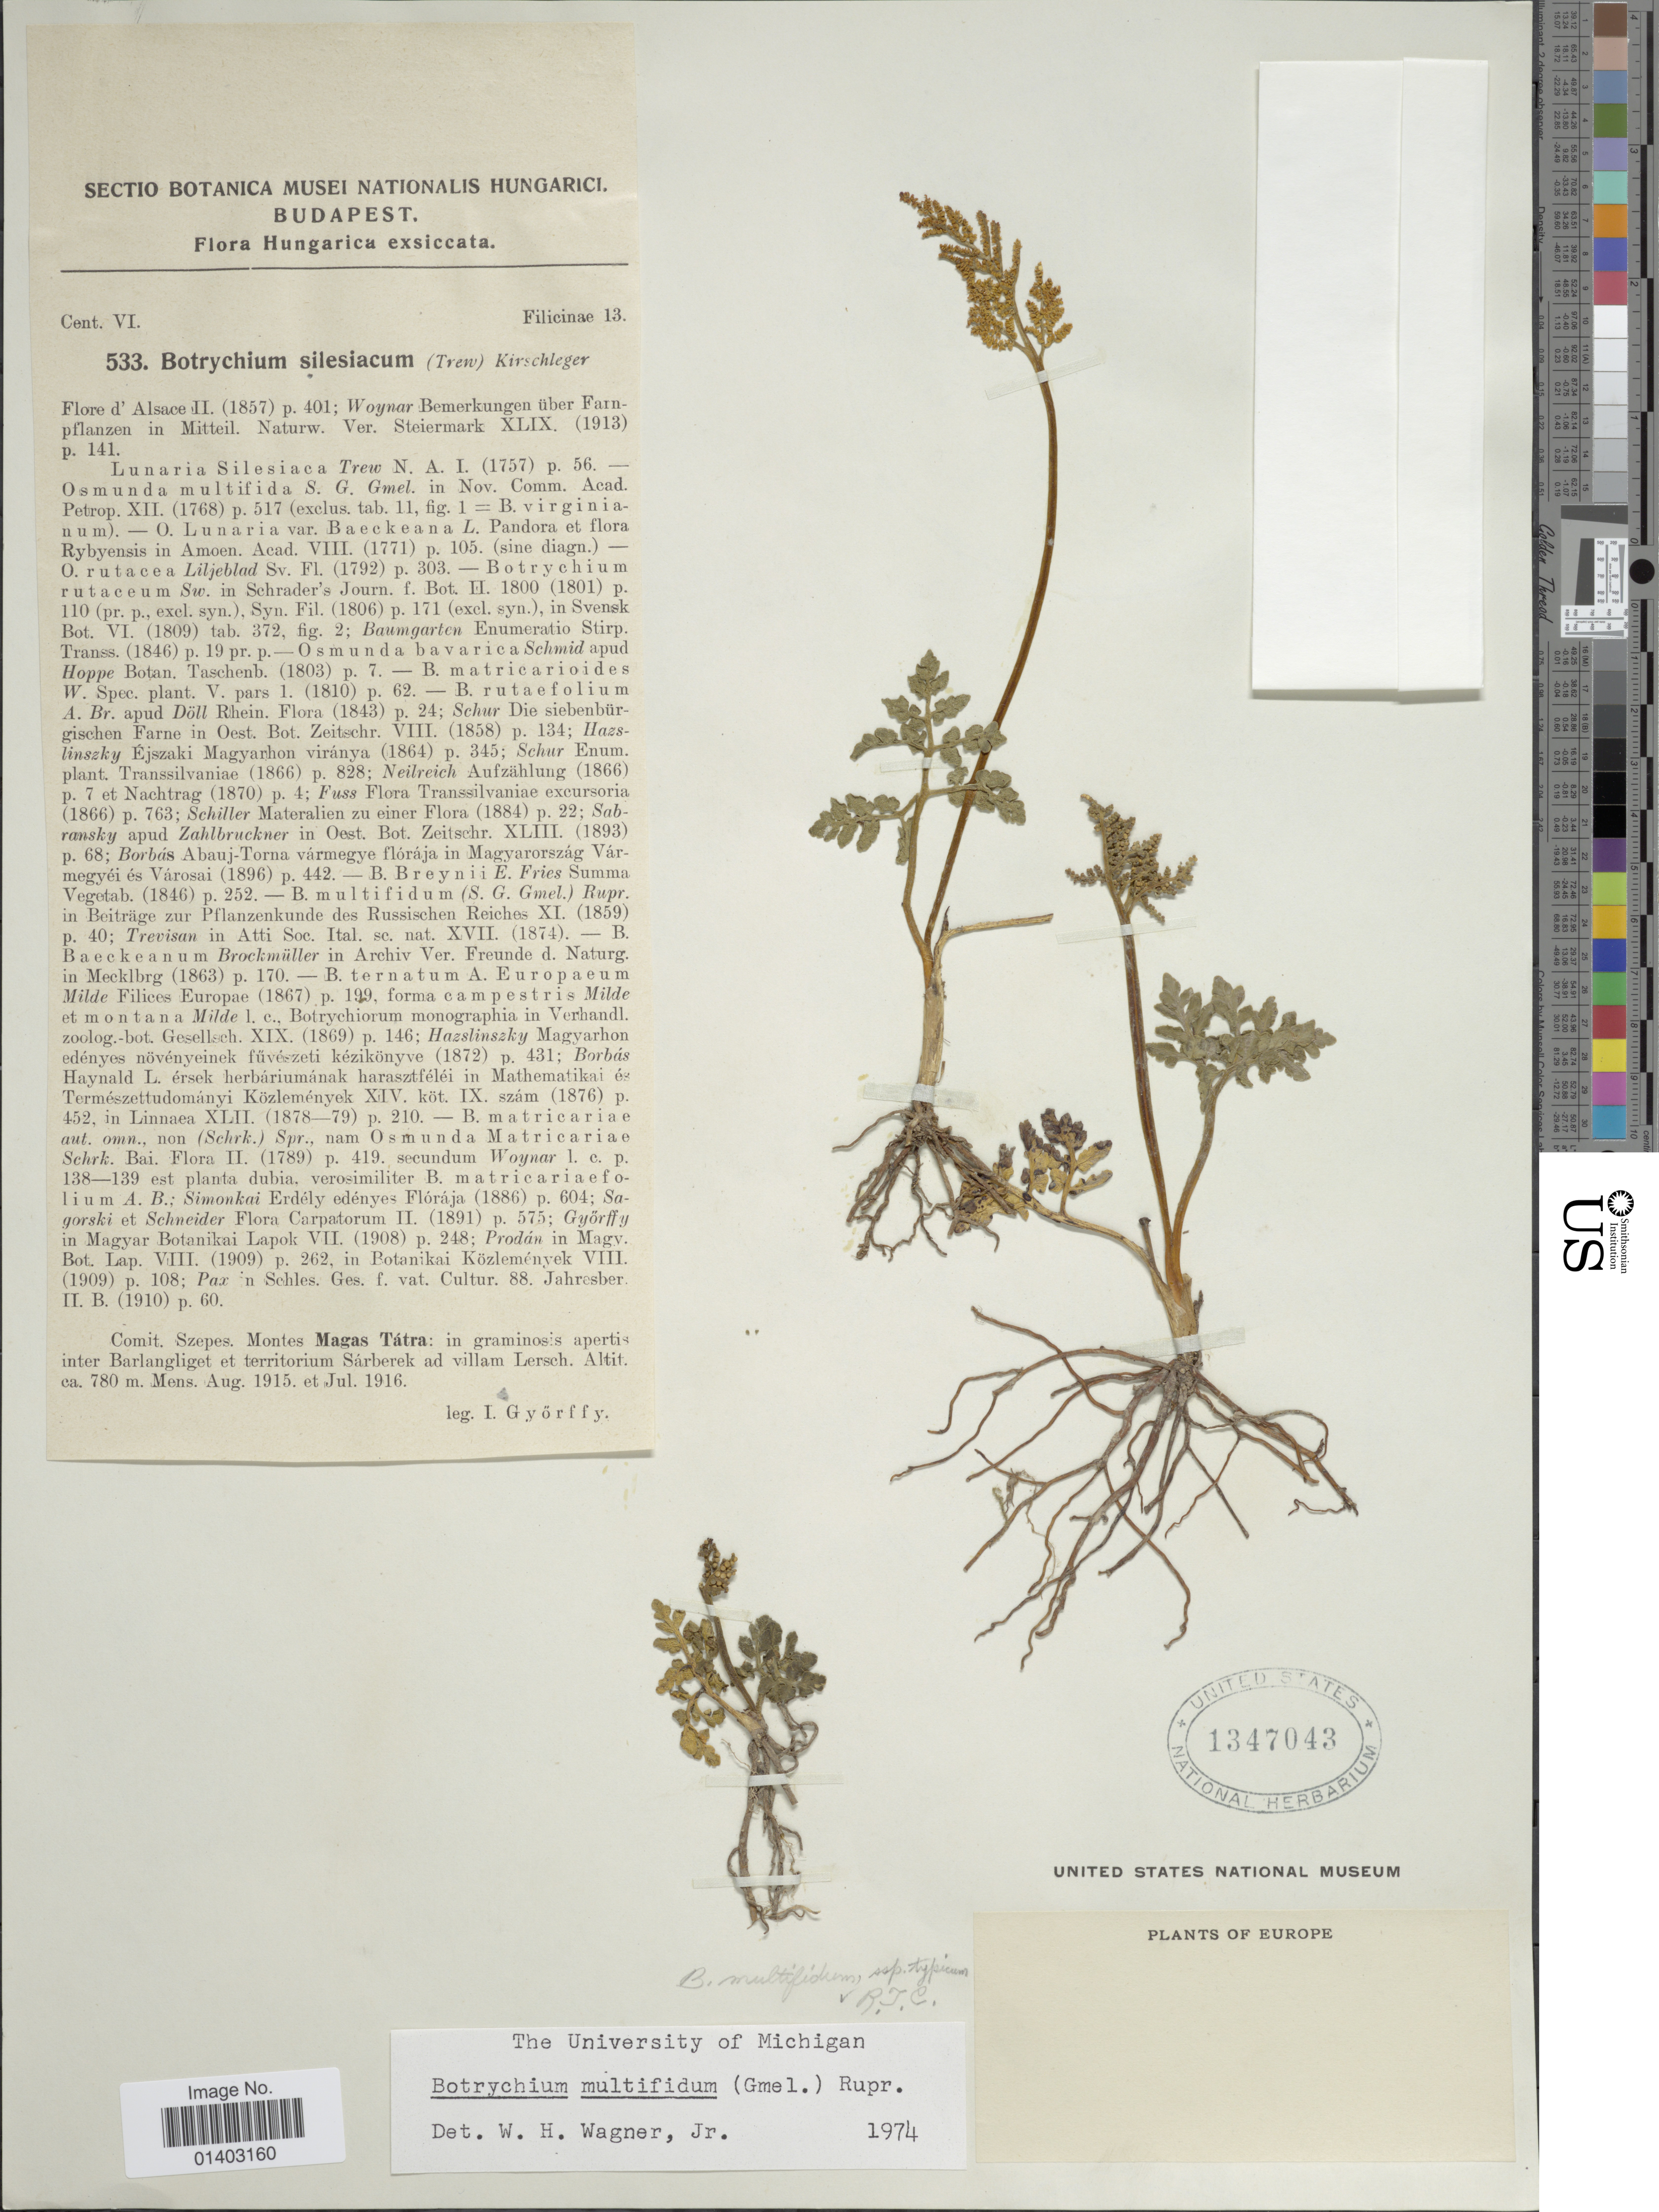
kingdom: Plantae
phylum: Tracheophyta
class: Polypodiopsida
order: Ophioglossales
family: Ophioglossaceae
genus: Botrychium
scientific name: Botrychium multifidum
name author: (J.F. Gmel.) Rupr.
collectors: I. Gyorffy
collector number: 533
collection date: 1915-08/1916-07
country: Hungary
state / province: Budapest, Capital District of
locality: Comit, Szepes. Montes Magas Tátra: in graminosis apertis inter Barlangliget et territorium Sárberek ad villam Lersch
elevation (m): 780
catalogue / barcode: US 1347043